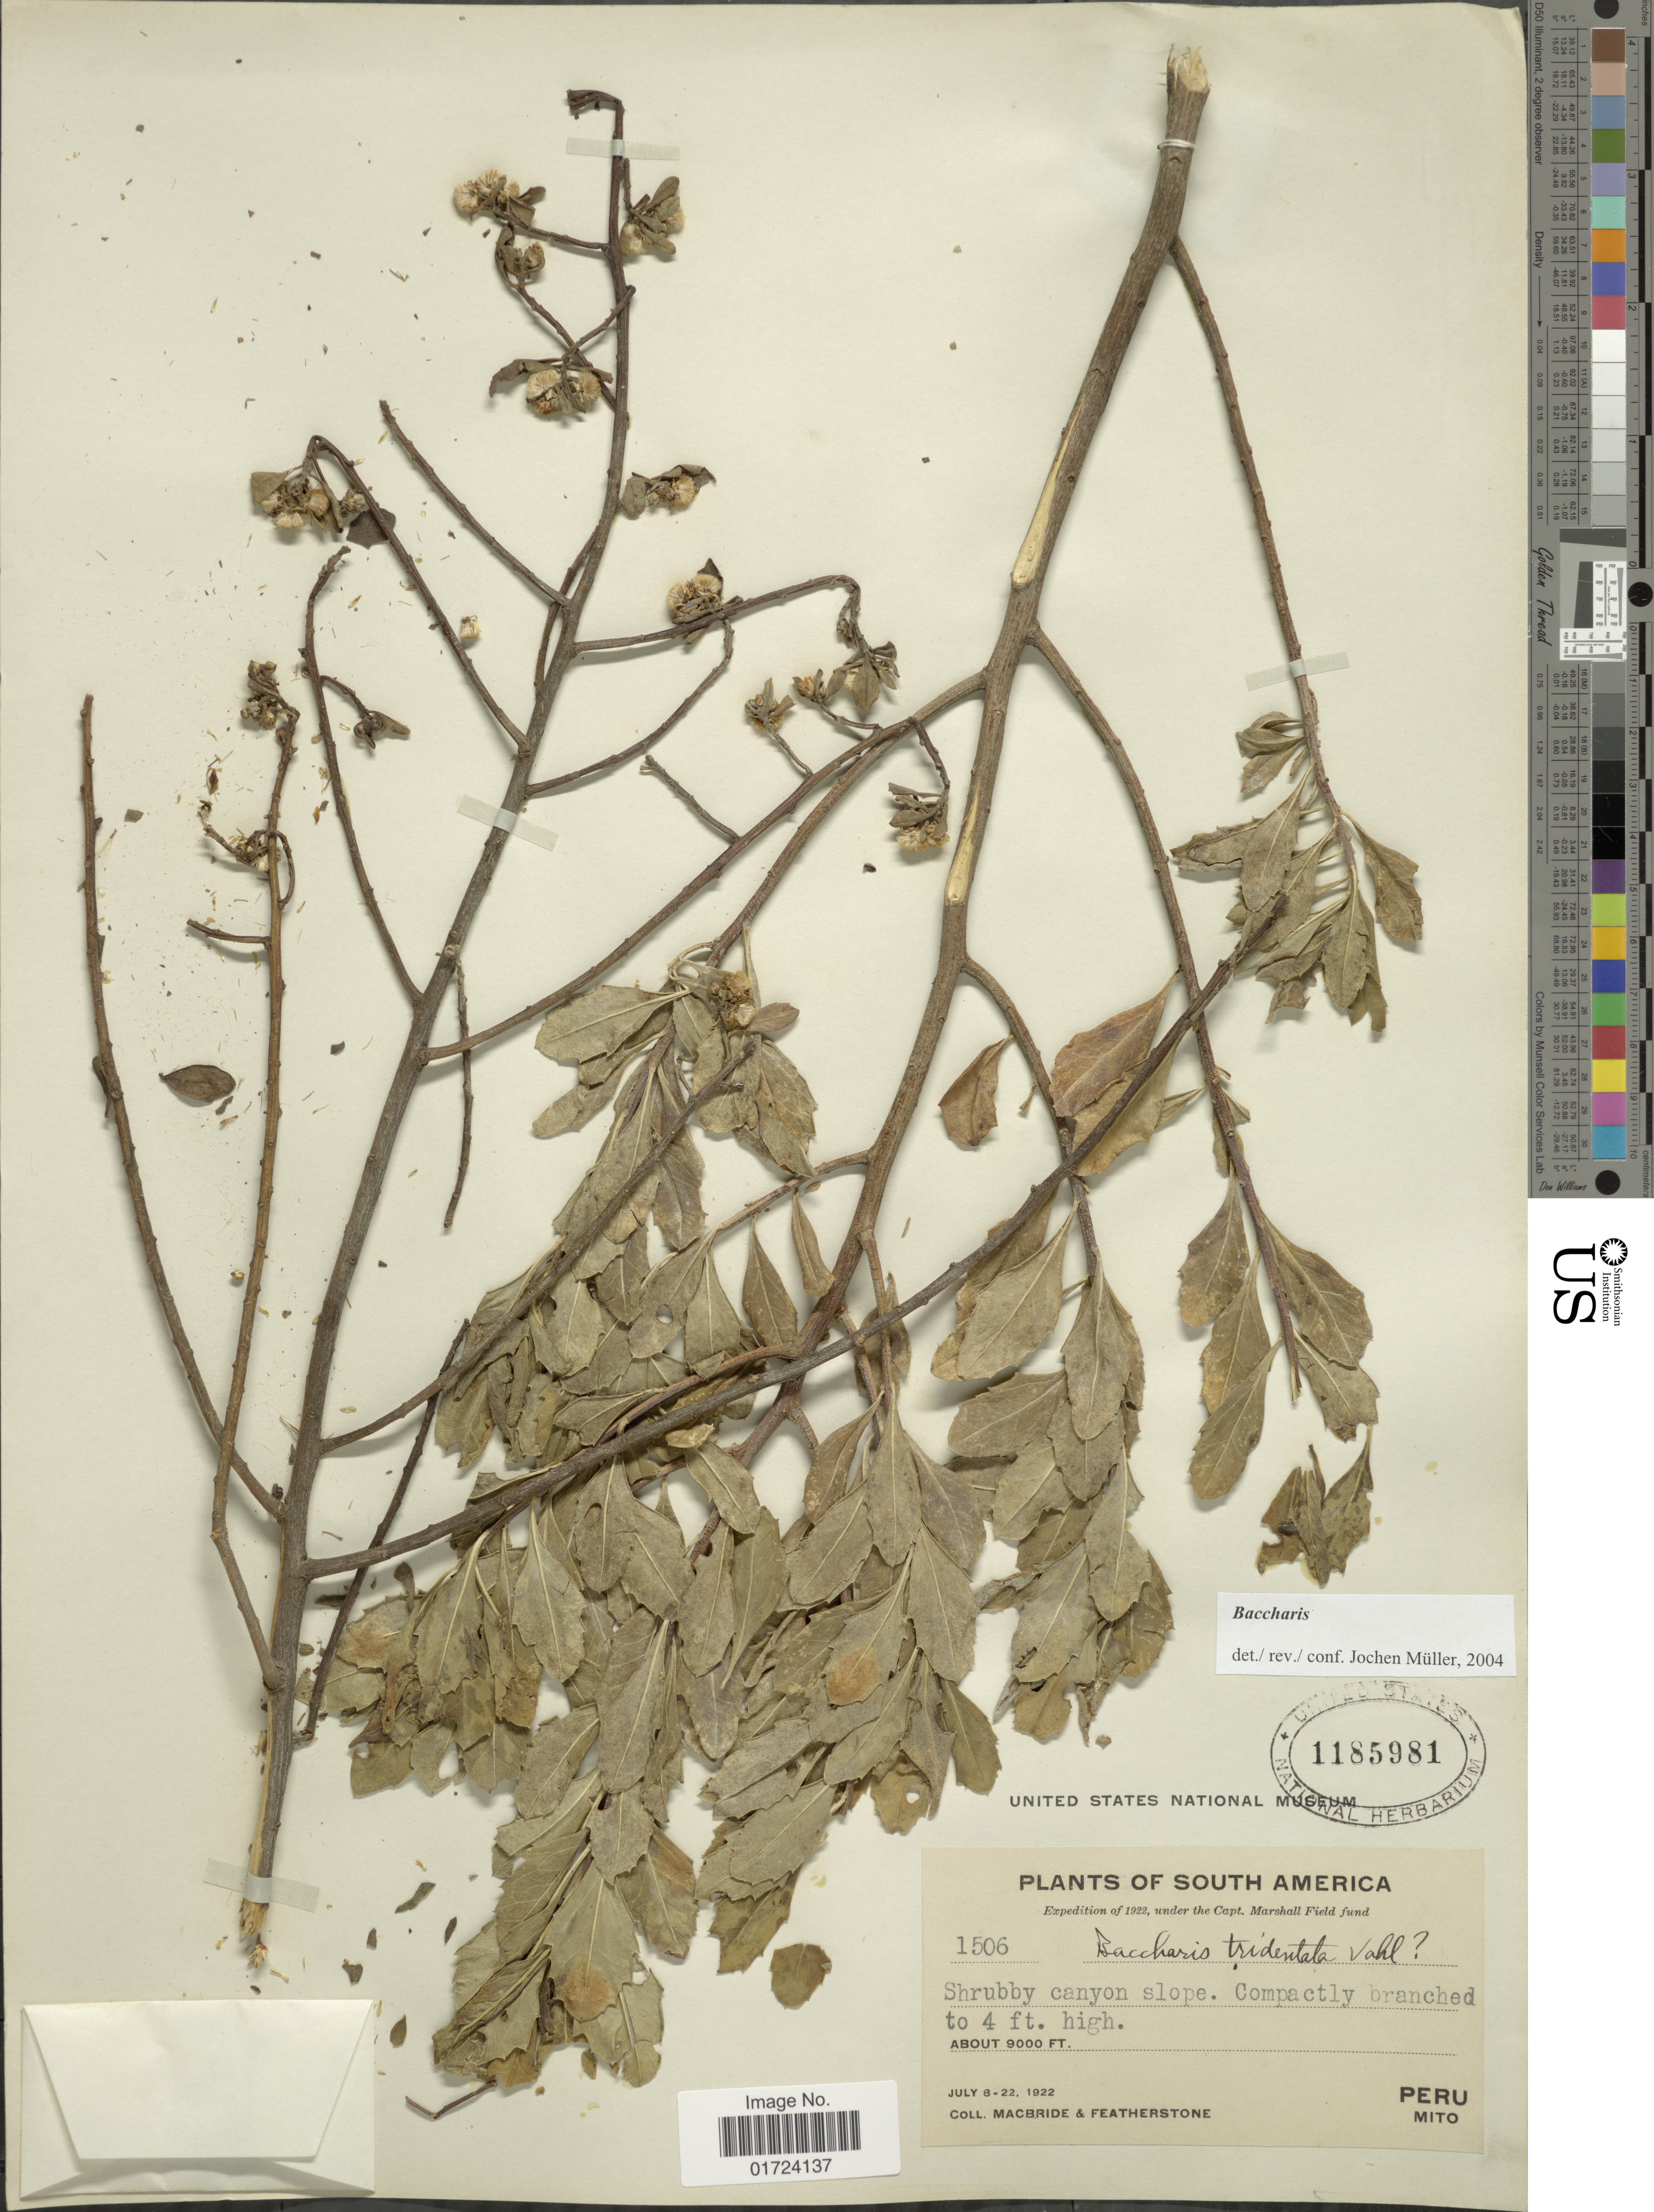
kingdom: Plantae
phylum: Tracheophyta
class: Magnoliopsida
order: Asterales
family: Asteraceae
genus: Baccharis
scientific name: Baccharis sp.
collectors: Macbride, -- & -. Featherstone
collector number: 1506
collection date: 1922-07-08/1922-07-22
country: Peru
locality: Peru, Mito .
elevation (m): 2743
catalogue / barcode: US 1185981